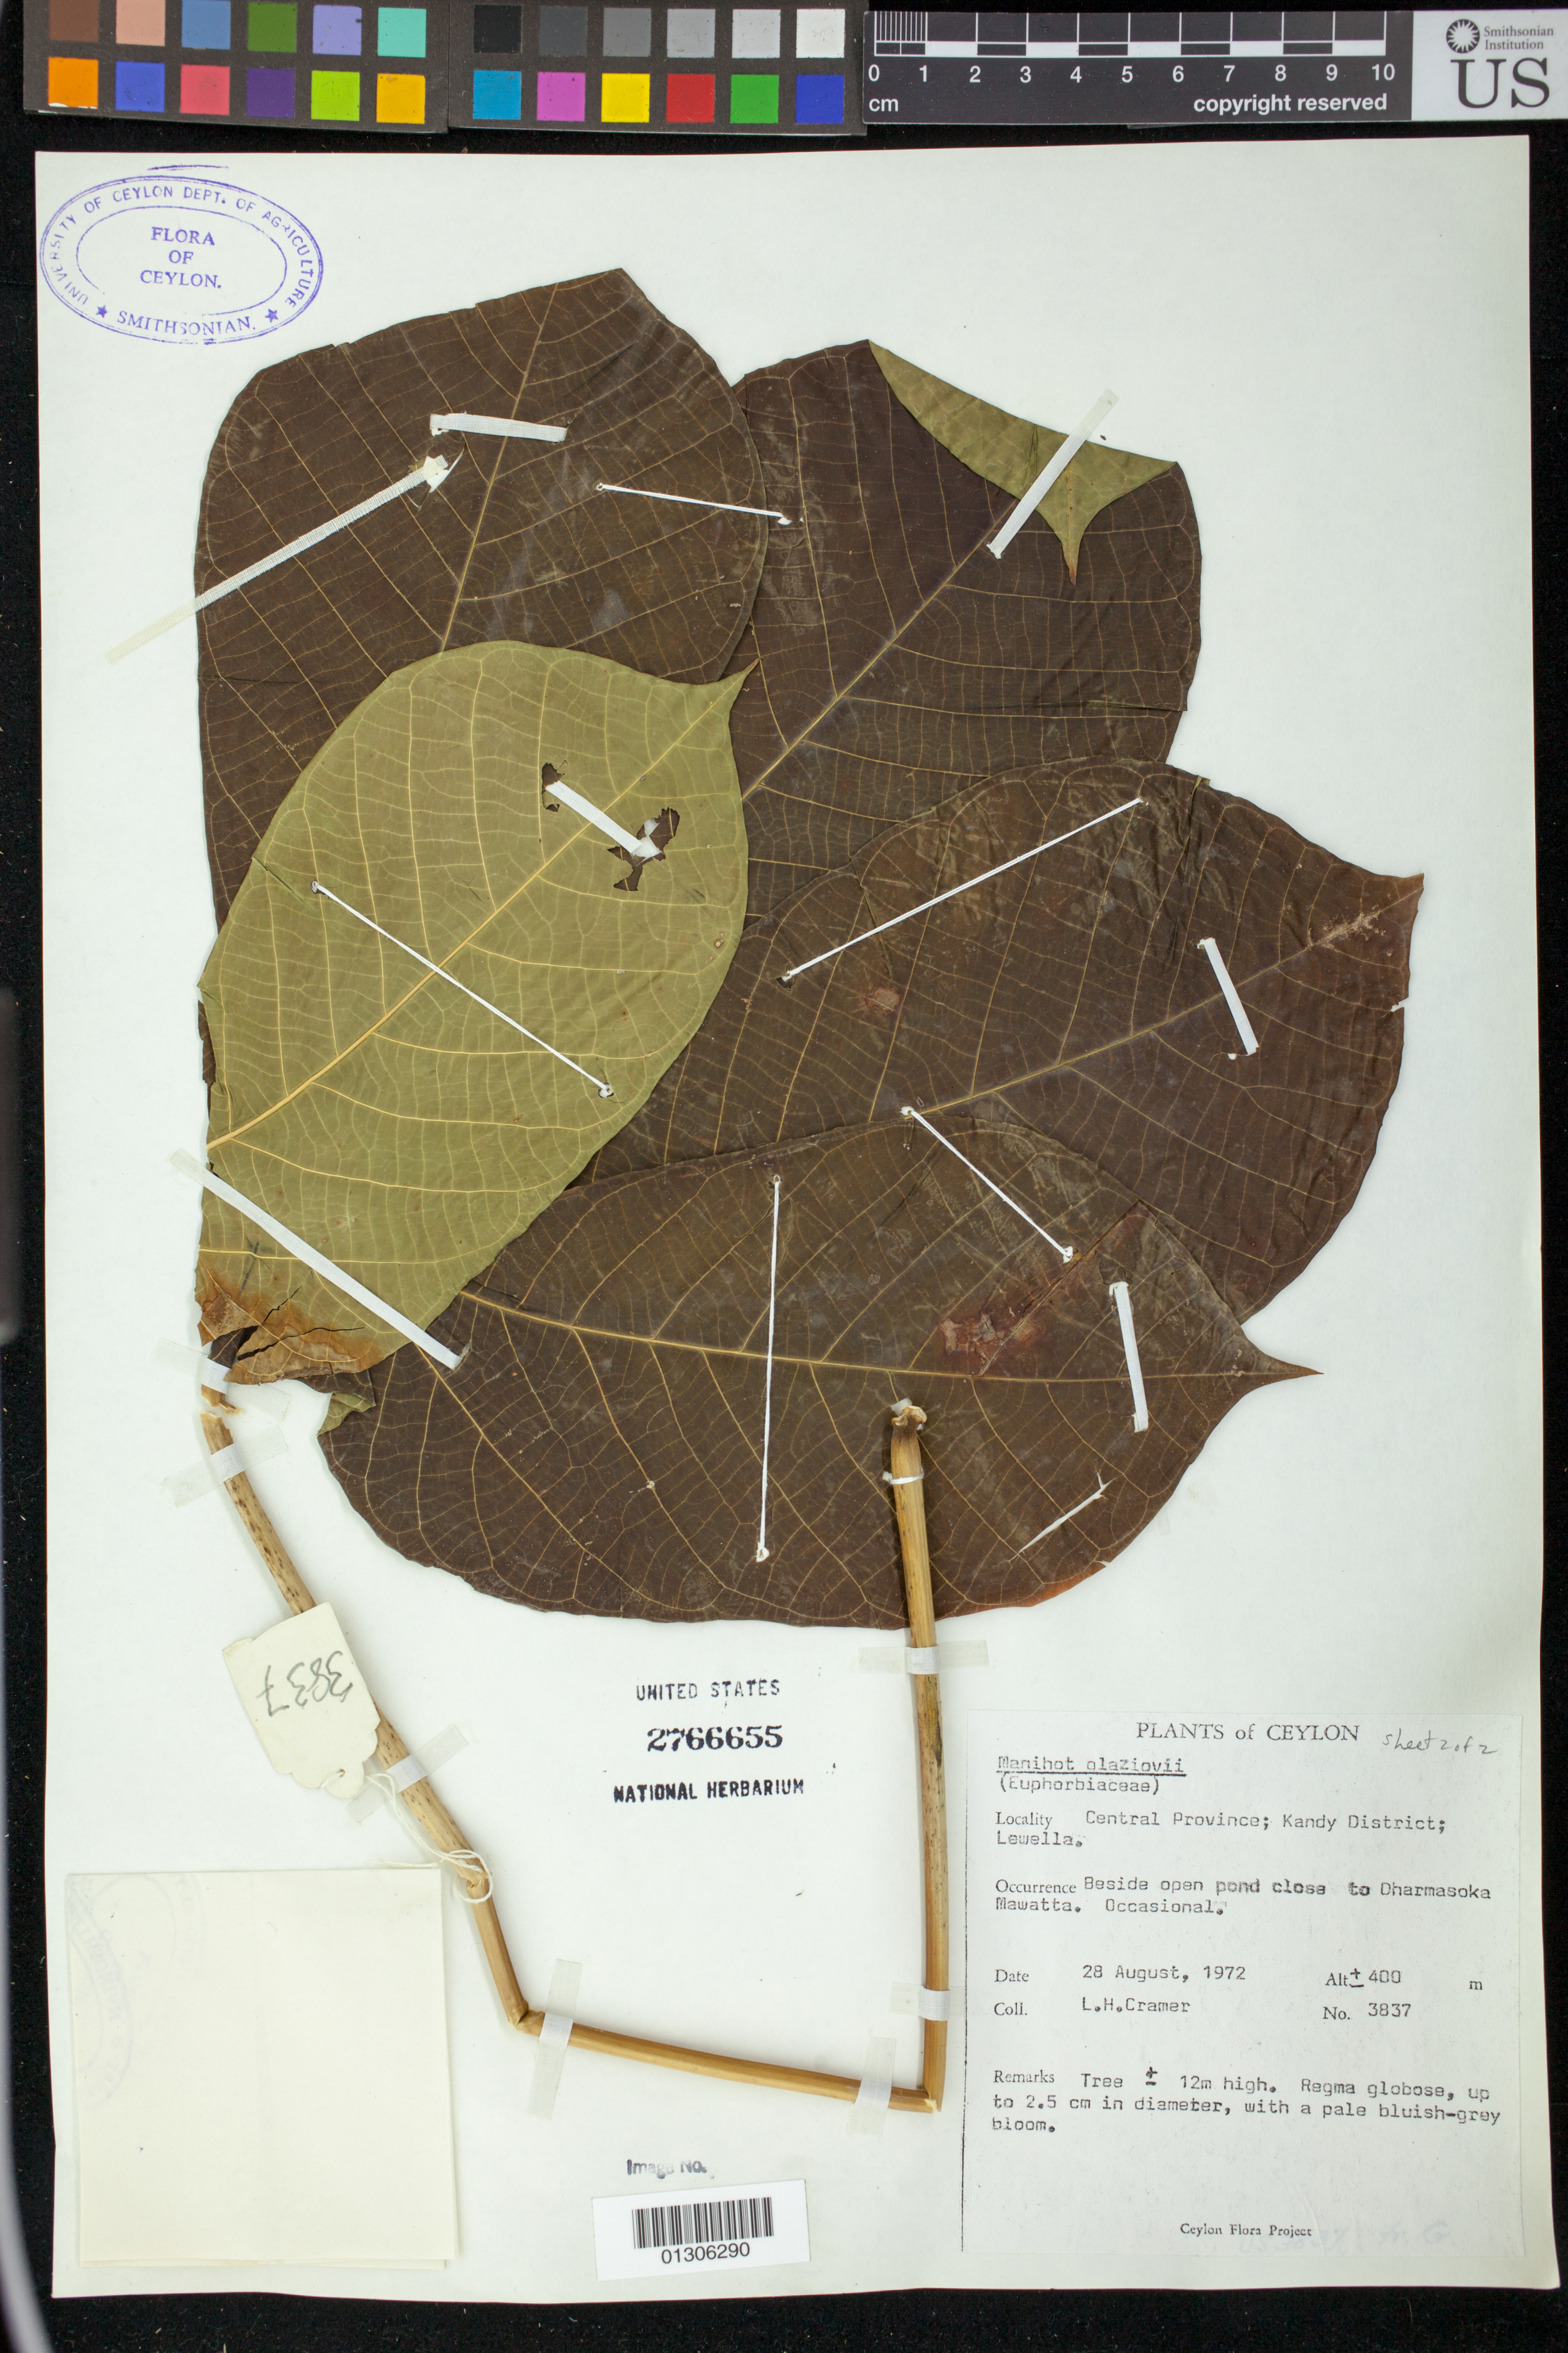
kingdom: Plantae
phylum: Tracheophyta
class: Magnoliopsida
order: Malpighiales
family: Euphorbiaceae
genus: Manihot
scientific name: Manihot glaziovii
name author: Müll. Arg.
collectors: L. H. Cramer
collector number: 3837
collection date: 1972-08-28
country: Sri Lanka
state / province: Central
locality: Kandy District; Lewella.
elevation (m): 400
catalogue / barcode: US 2766655